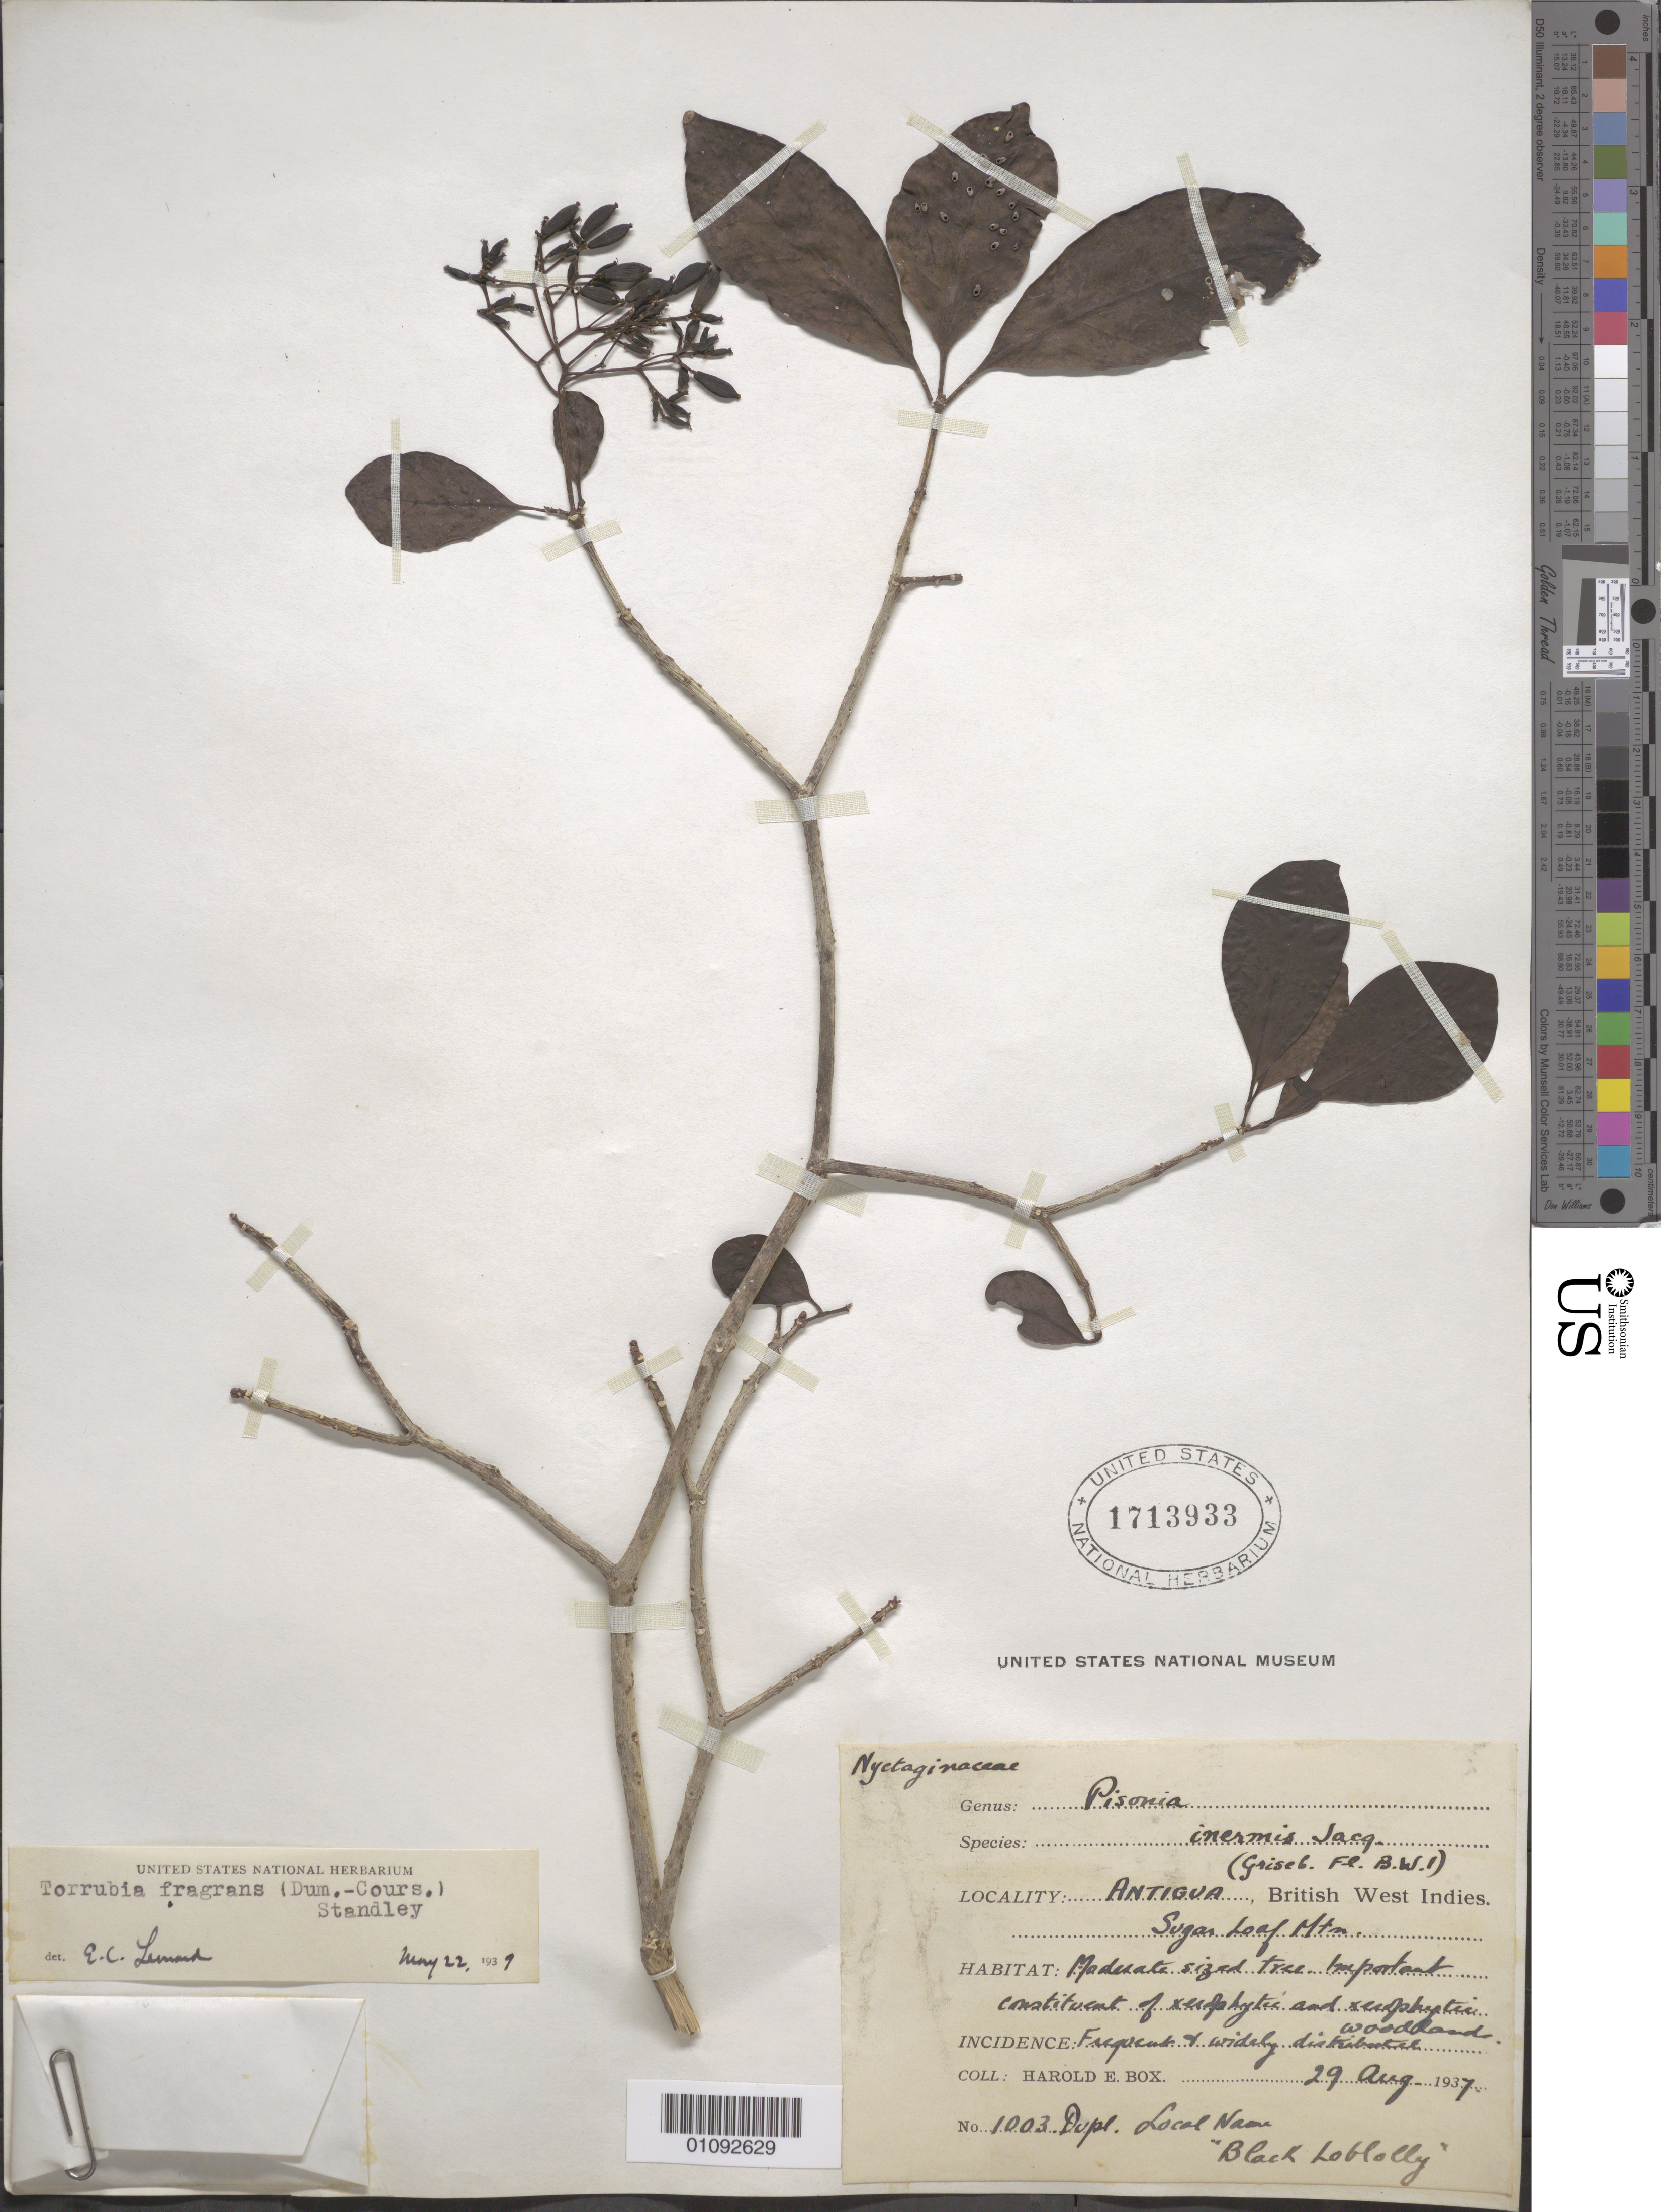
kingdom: Plantae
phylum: Tracheophyta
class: Magnoliopsida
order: Caryophyllales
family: Nyctaginaceae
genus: Guapira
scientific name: Guapira fragrans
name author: (Dum. Cours.) Little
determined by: Strong, Mark T., (BOT), Smithsonian Institution - National Museum of Natural History (UNITED STATES)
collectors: H. E. Box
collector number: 1003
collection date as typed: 29 Aug 1937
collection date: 1937-08-29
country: Antigua and Barbuda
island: Antigua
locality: Sugar Loaf Mtn.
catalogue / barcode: US 1713933